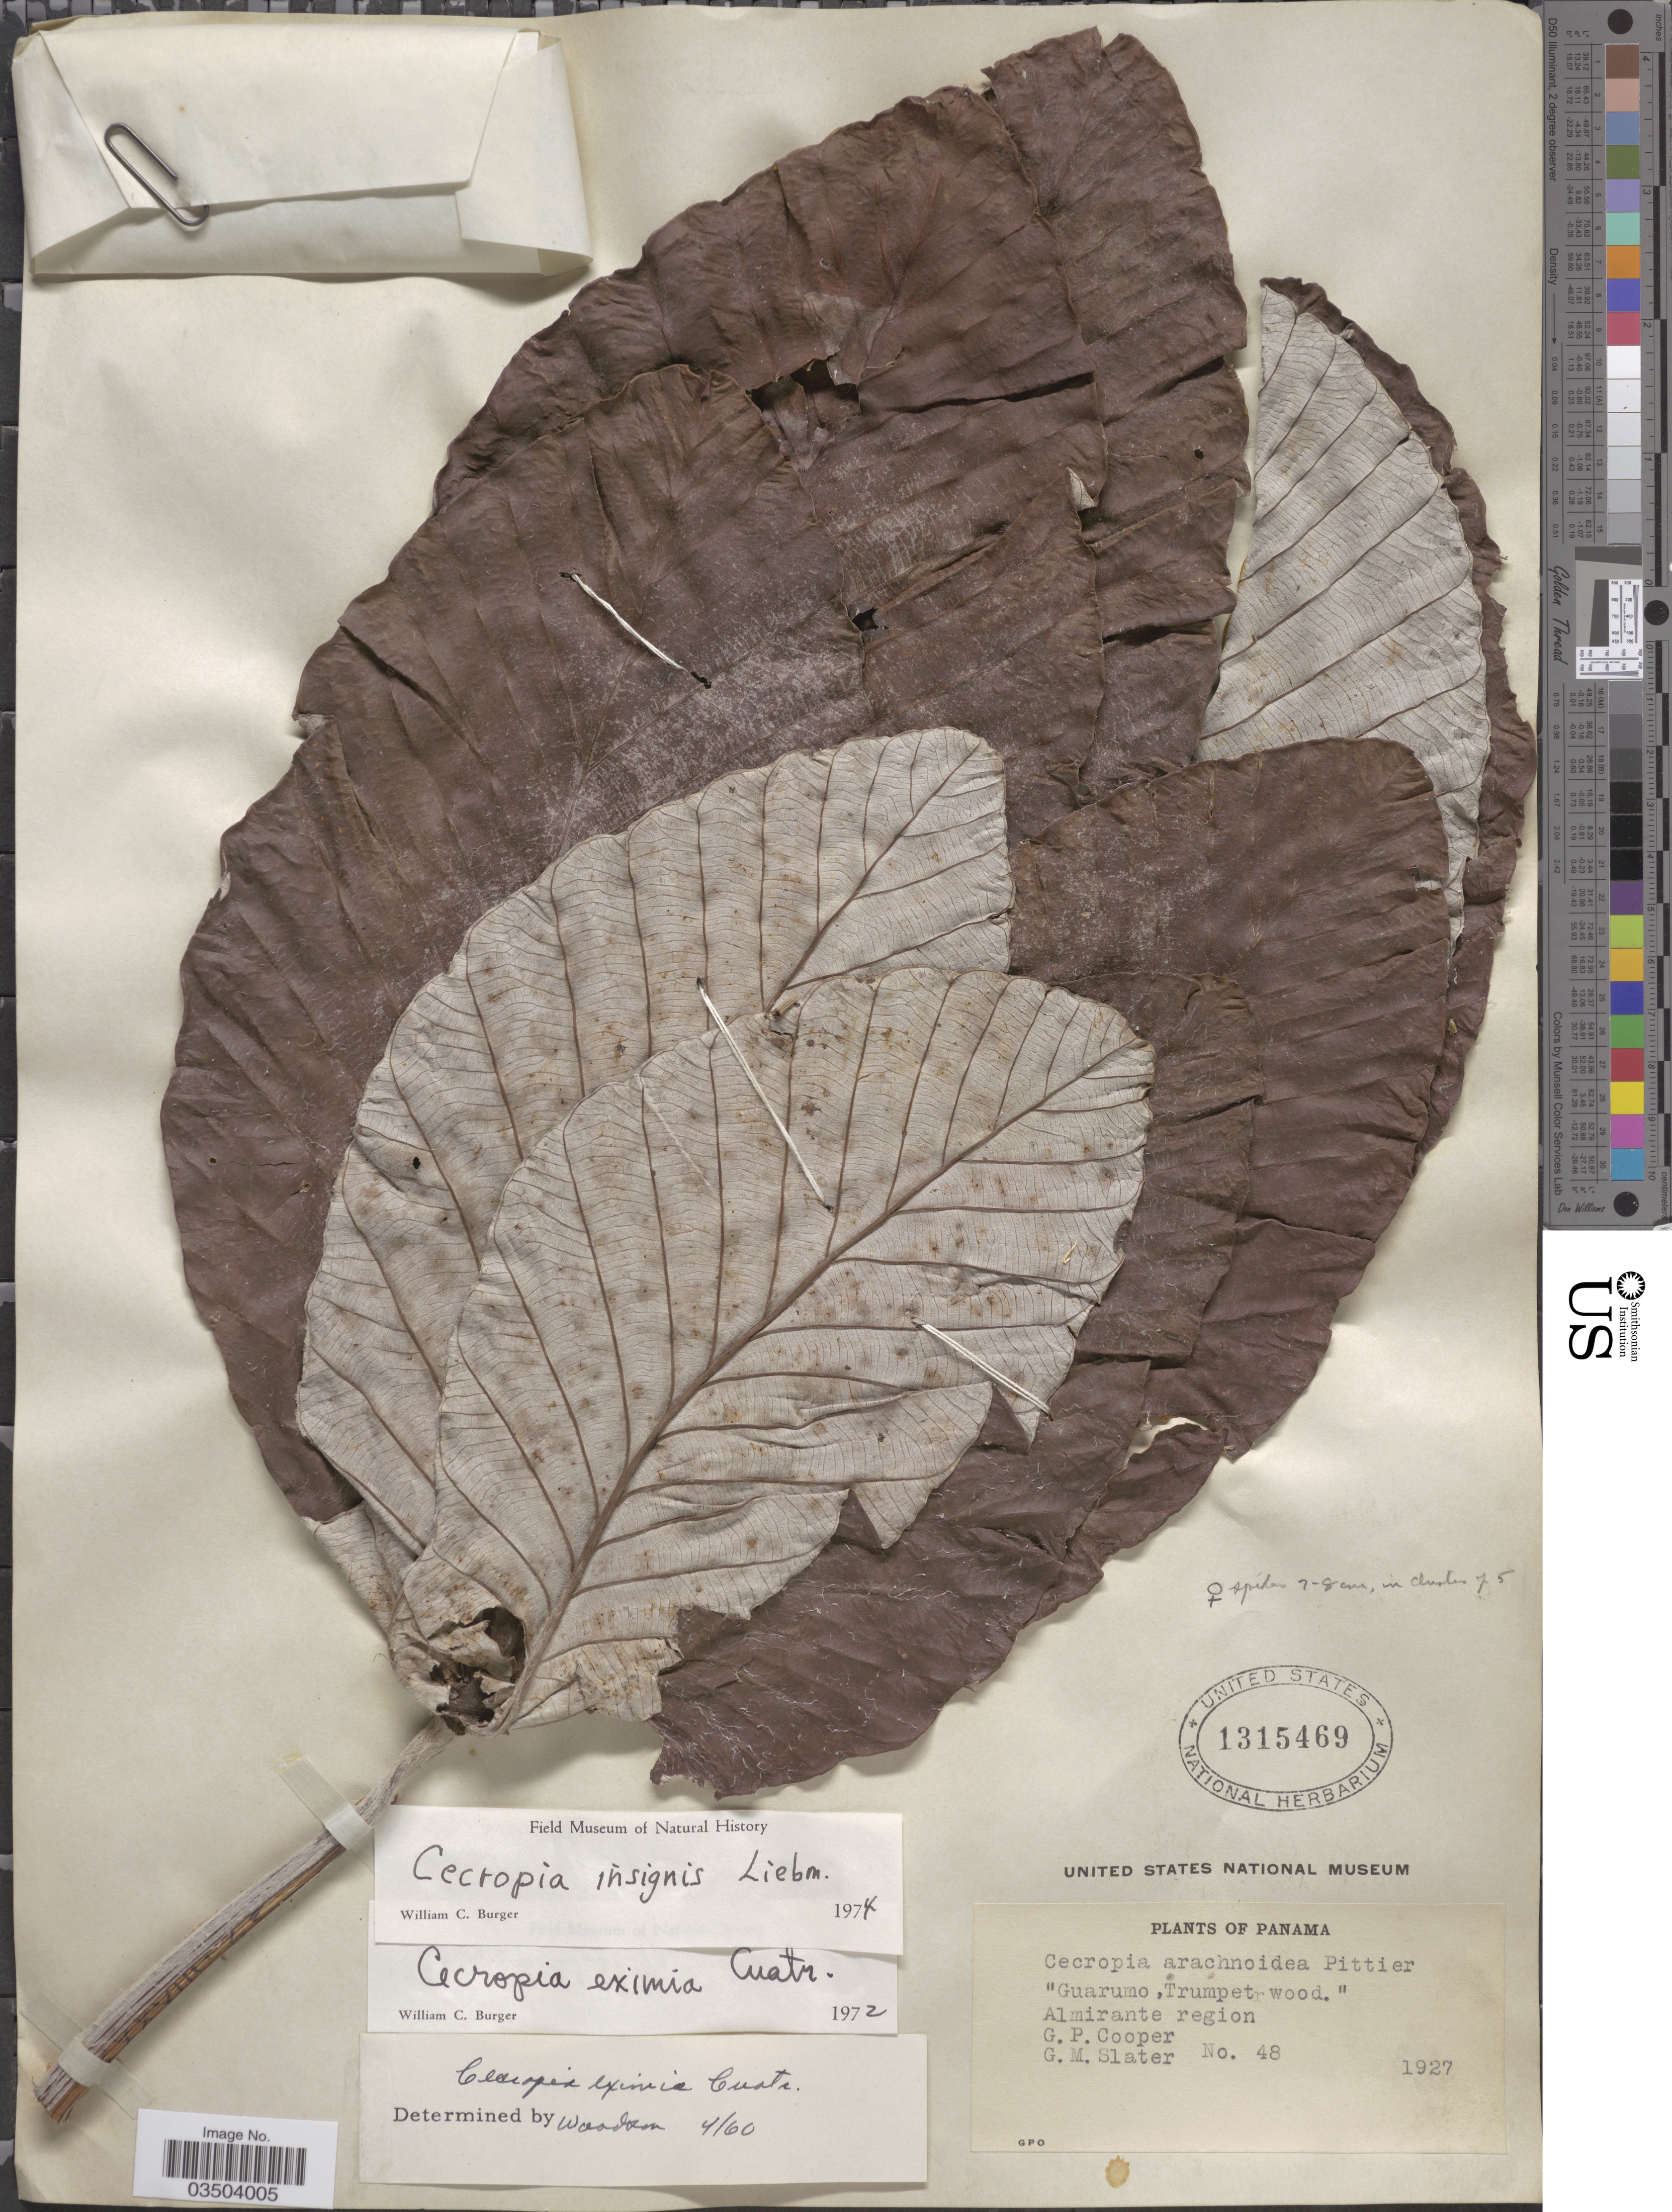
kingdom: Plantae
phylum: Tracheophyta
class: Magnoliopsida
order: Rosales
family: Urticaceae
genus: Cecropia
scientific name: Cecropia insignis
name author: Liebm.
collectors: G. Cooper & G. Slater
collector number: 48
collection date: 1927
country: Panama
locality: Almirante region.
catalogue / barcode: US 1315469